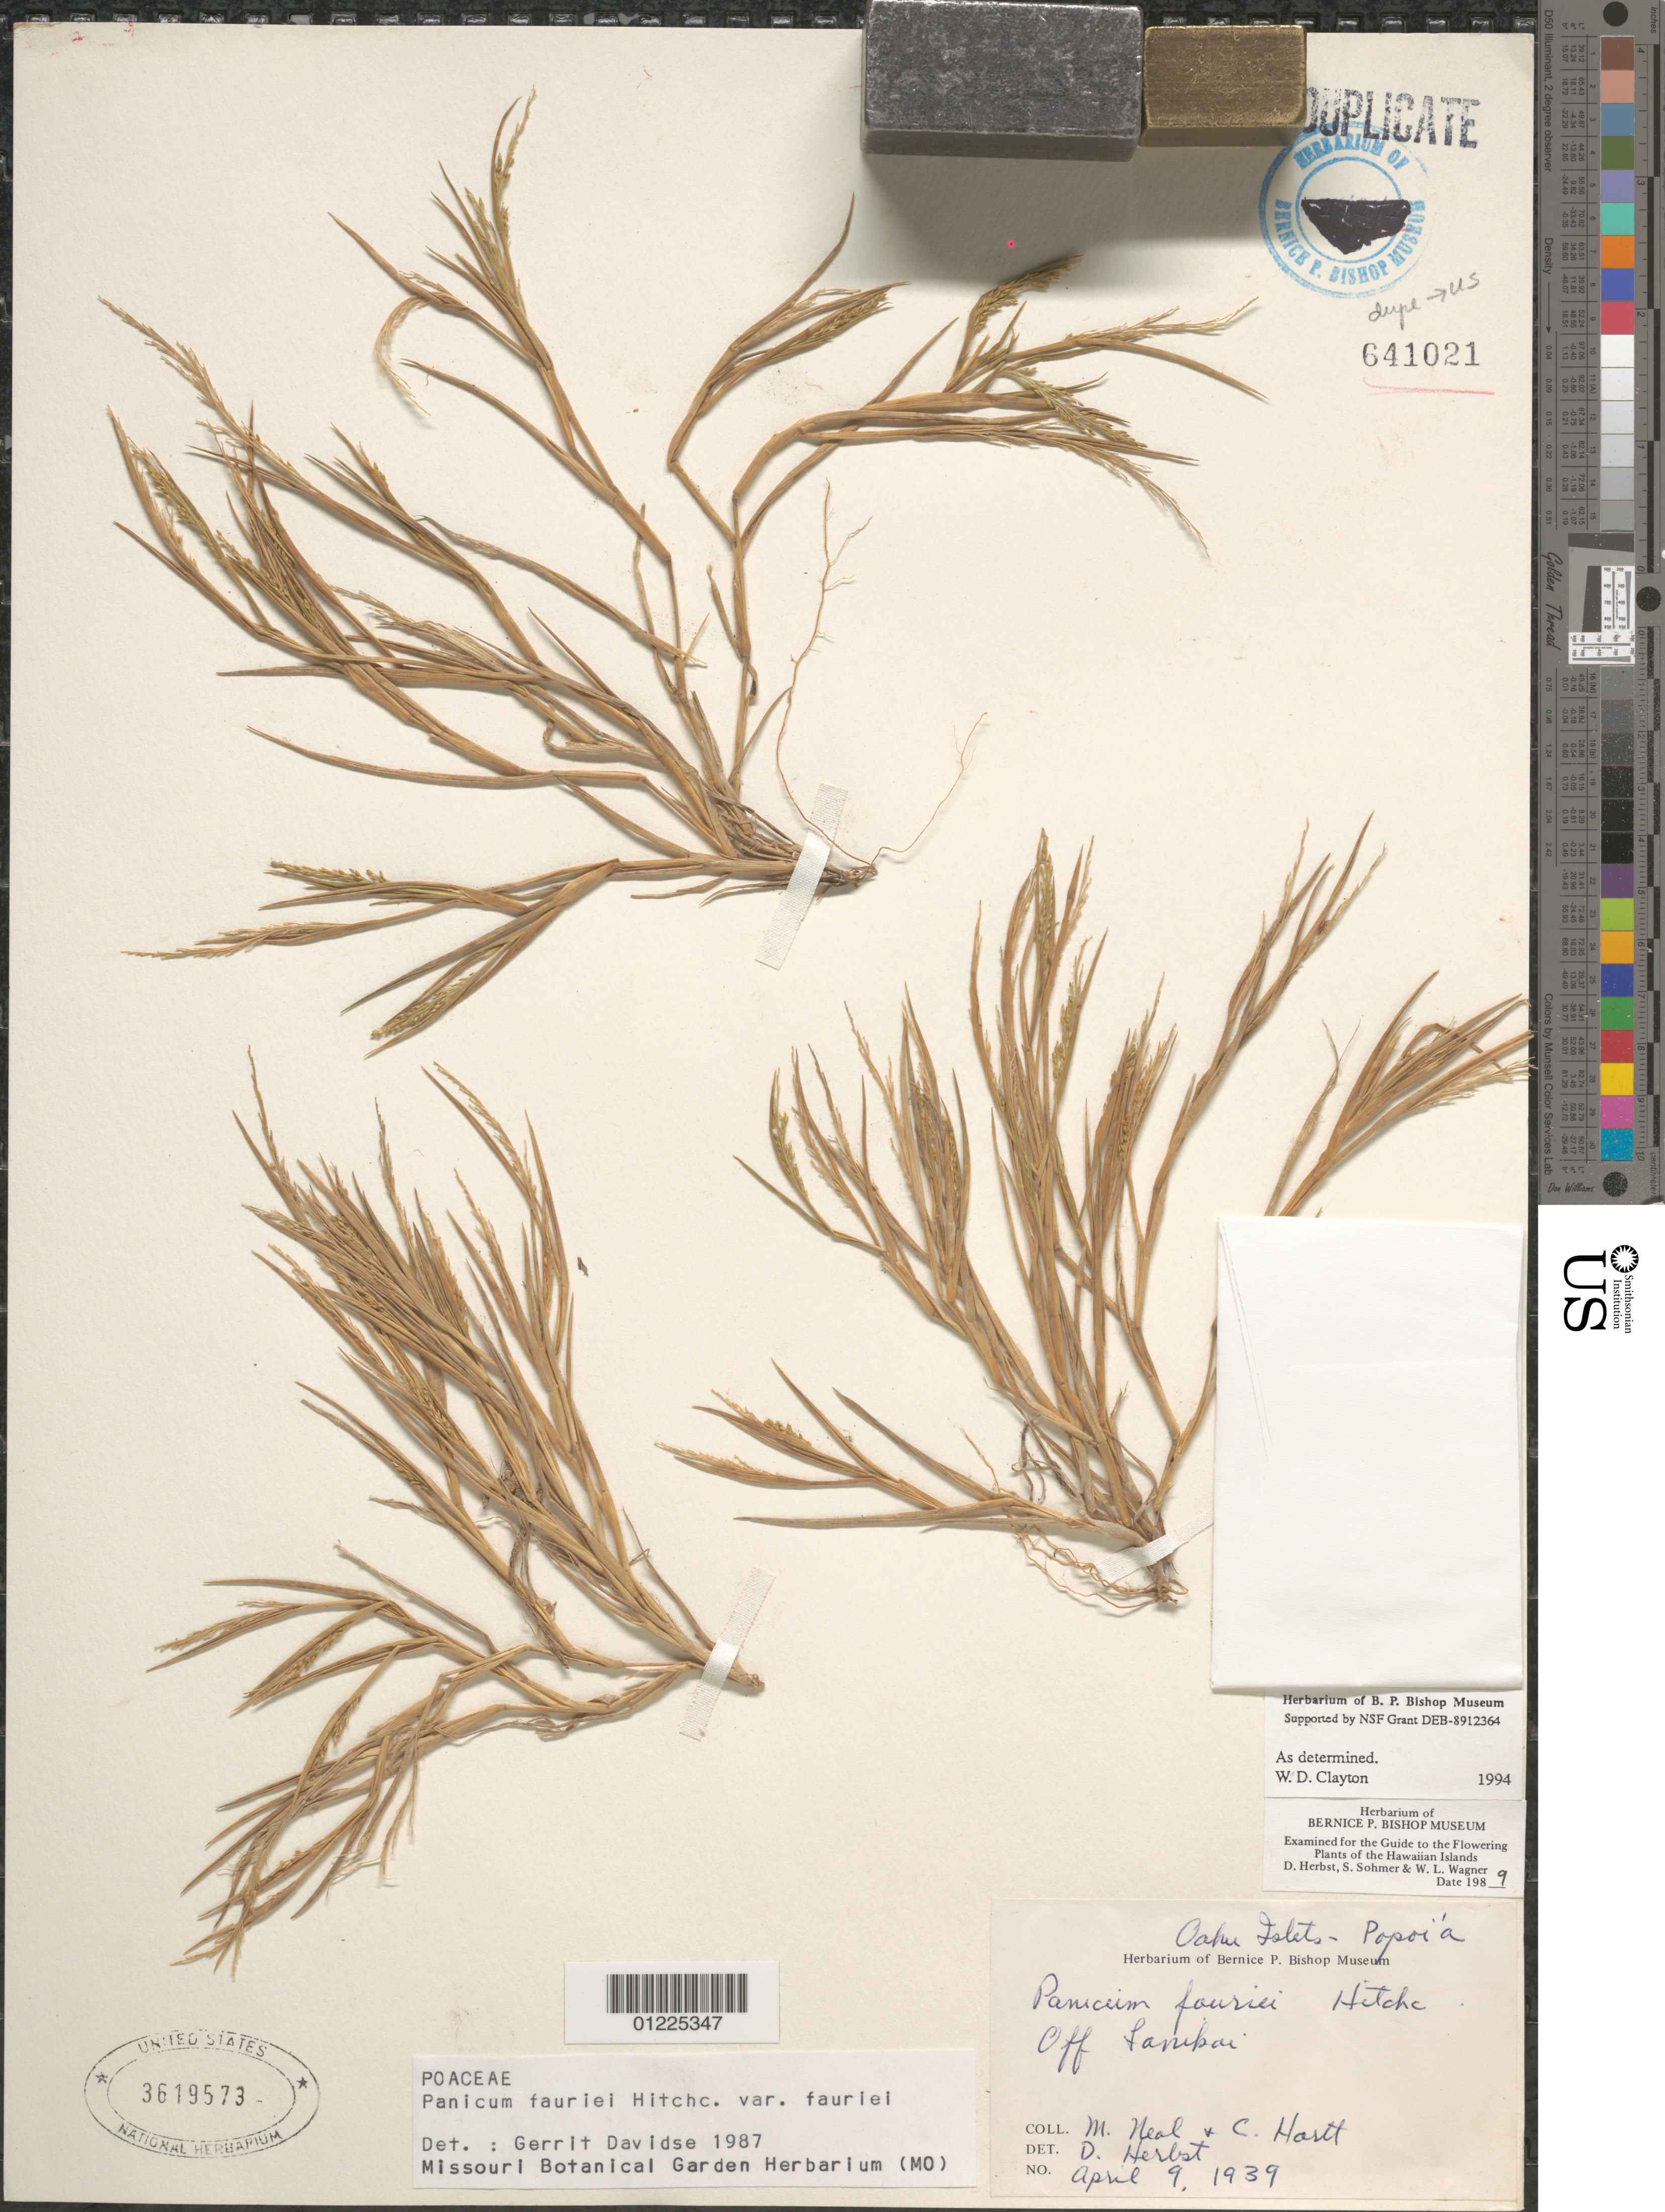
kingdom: Plantae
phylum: Tracheophyta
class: Liliopsida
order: Poales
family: Poaceae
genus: Panicum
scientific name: Panicum fauriei var. fauriei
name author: Hitchc.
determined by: Davidse, Gerrit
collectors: W. Ning & C. Hartt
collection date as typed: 9 Apr 1939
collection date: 1939-04-09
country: United States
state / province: Hawaii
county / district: Honolulu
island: Oahu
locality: off Lanikai, Oahu Islets - Popoi'a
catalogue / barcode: US 3619573